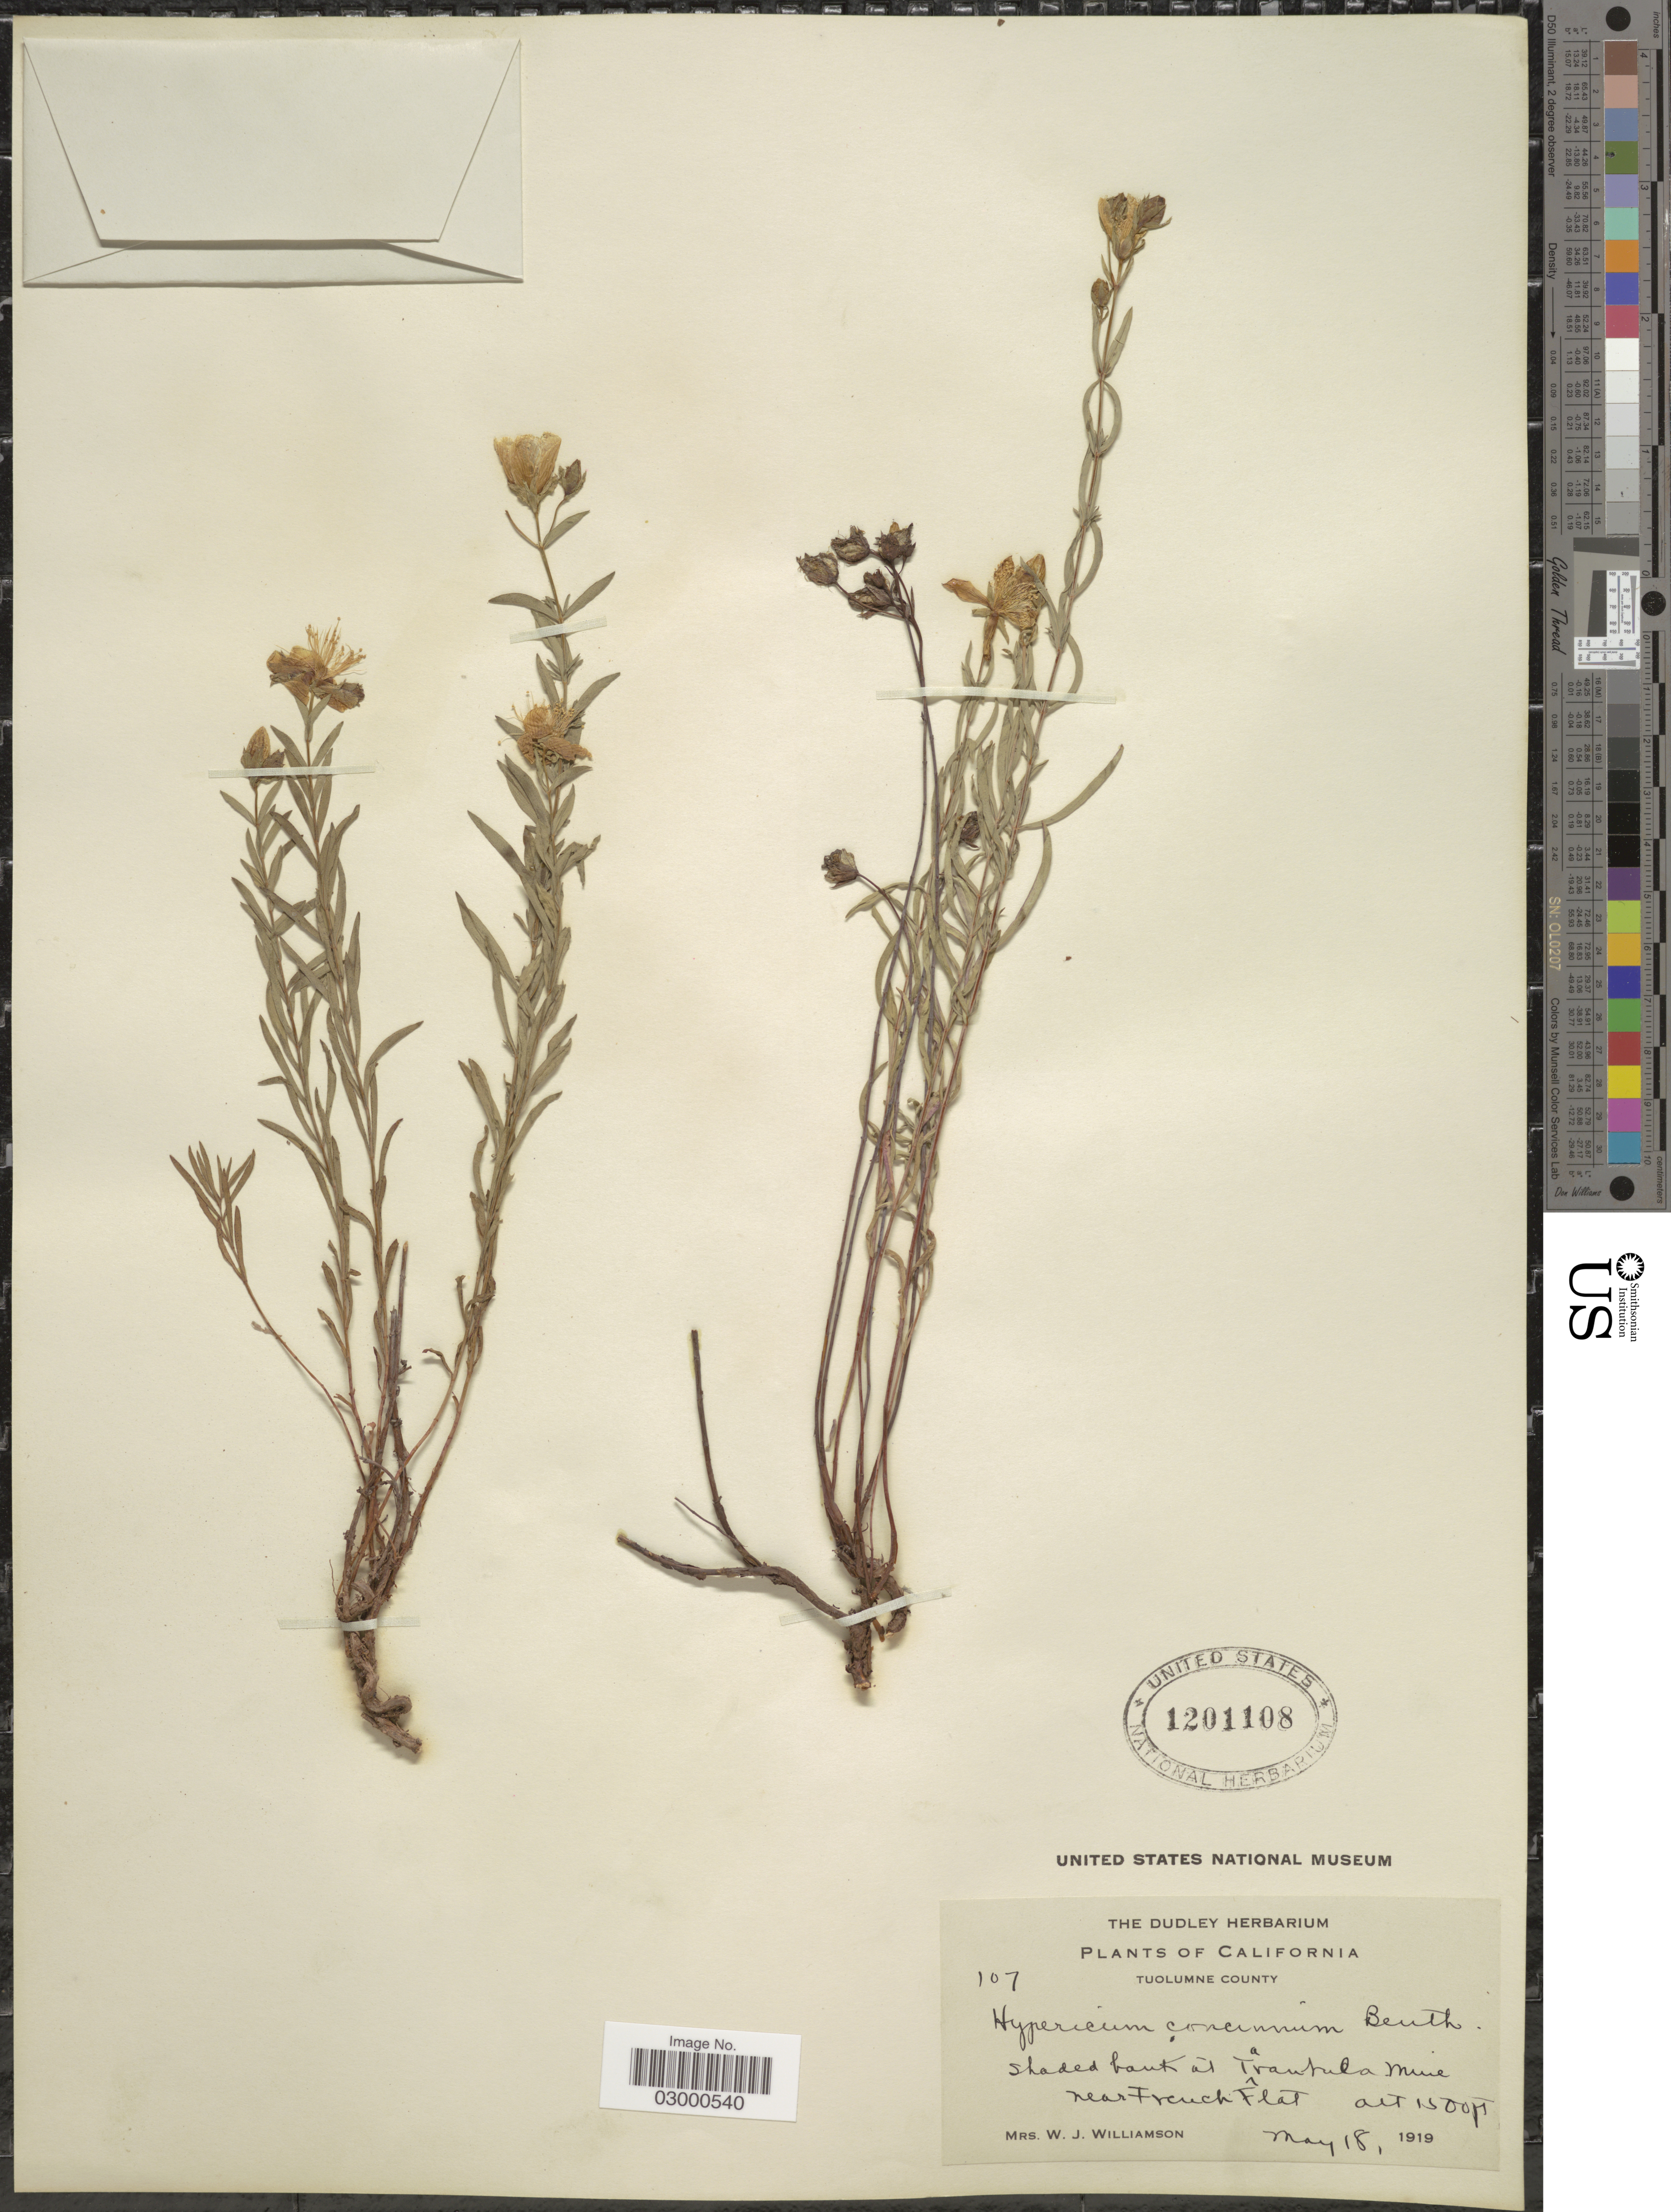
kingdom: Plantae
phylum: Tracheophyta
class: Magnoliopsida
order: Malpighiales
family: Hypericaceae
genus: Hypericum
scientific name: Hypericum concinnum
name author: Benth.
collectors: W. Williamson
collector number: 107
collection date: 1919-05-18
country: United States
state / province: California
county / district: Tuolumne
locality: Tuolumne County, Shaded bank at Tarantula Mine near French Flat.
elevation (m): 457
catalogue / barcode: US 1201108